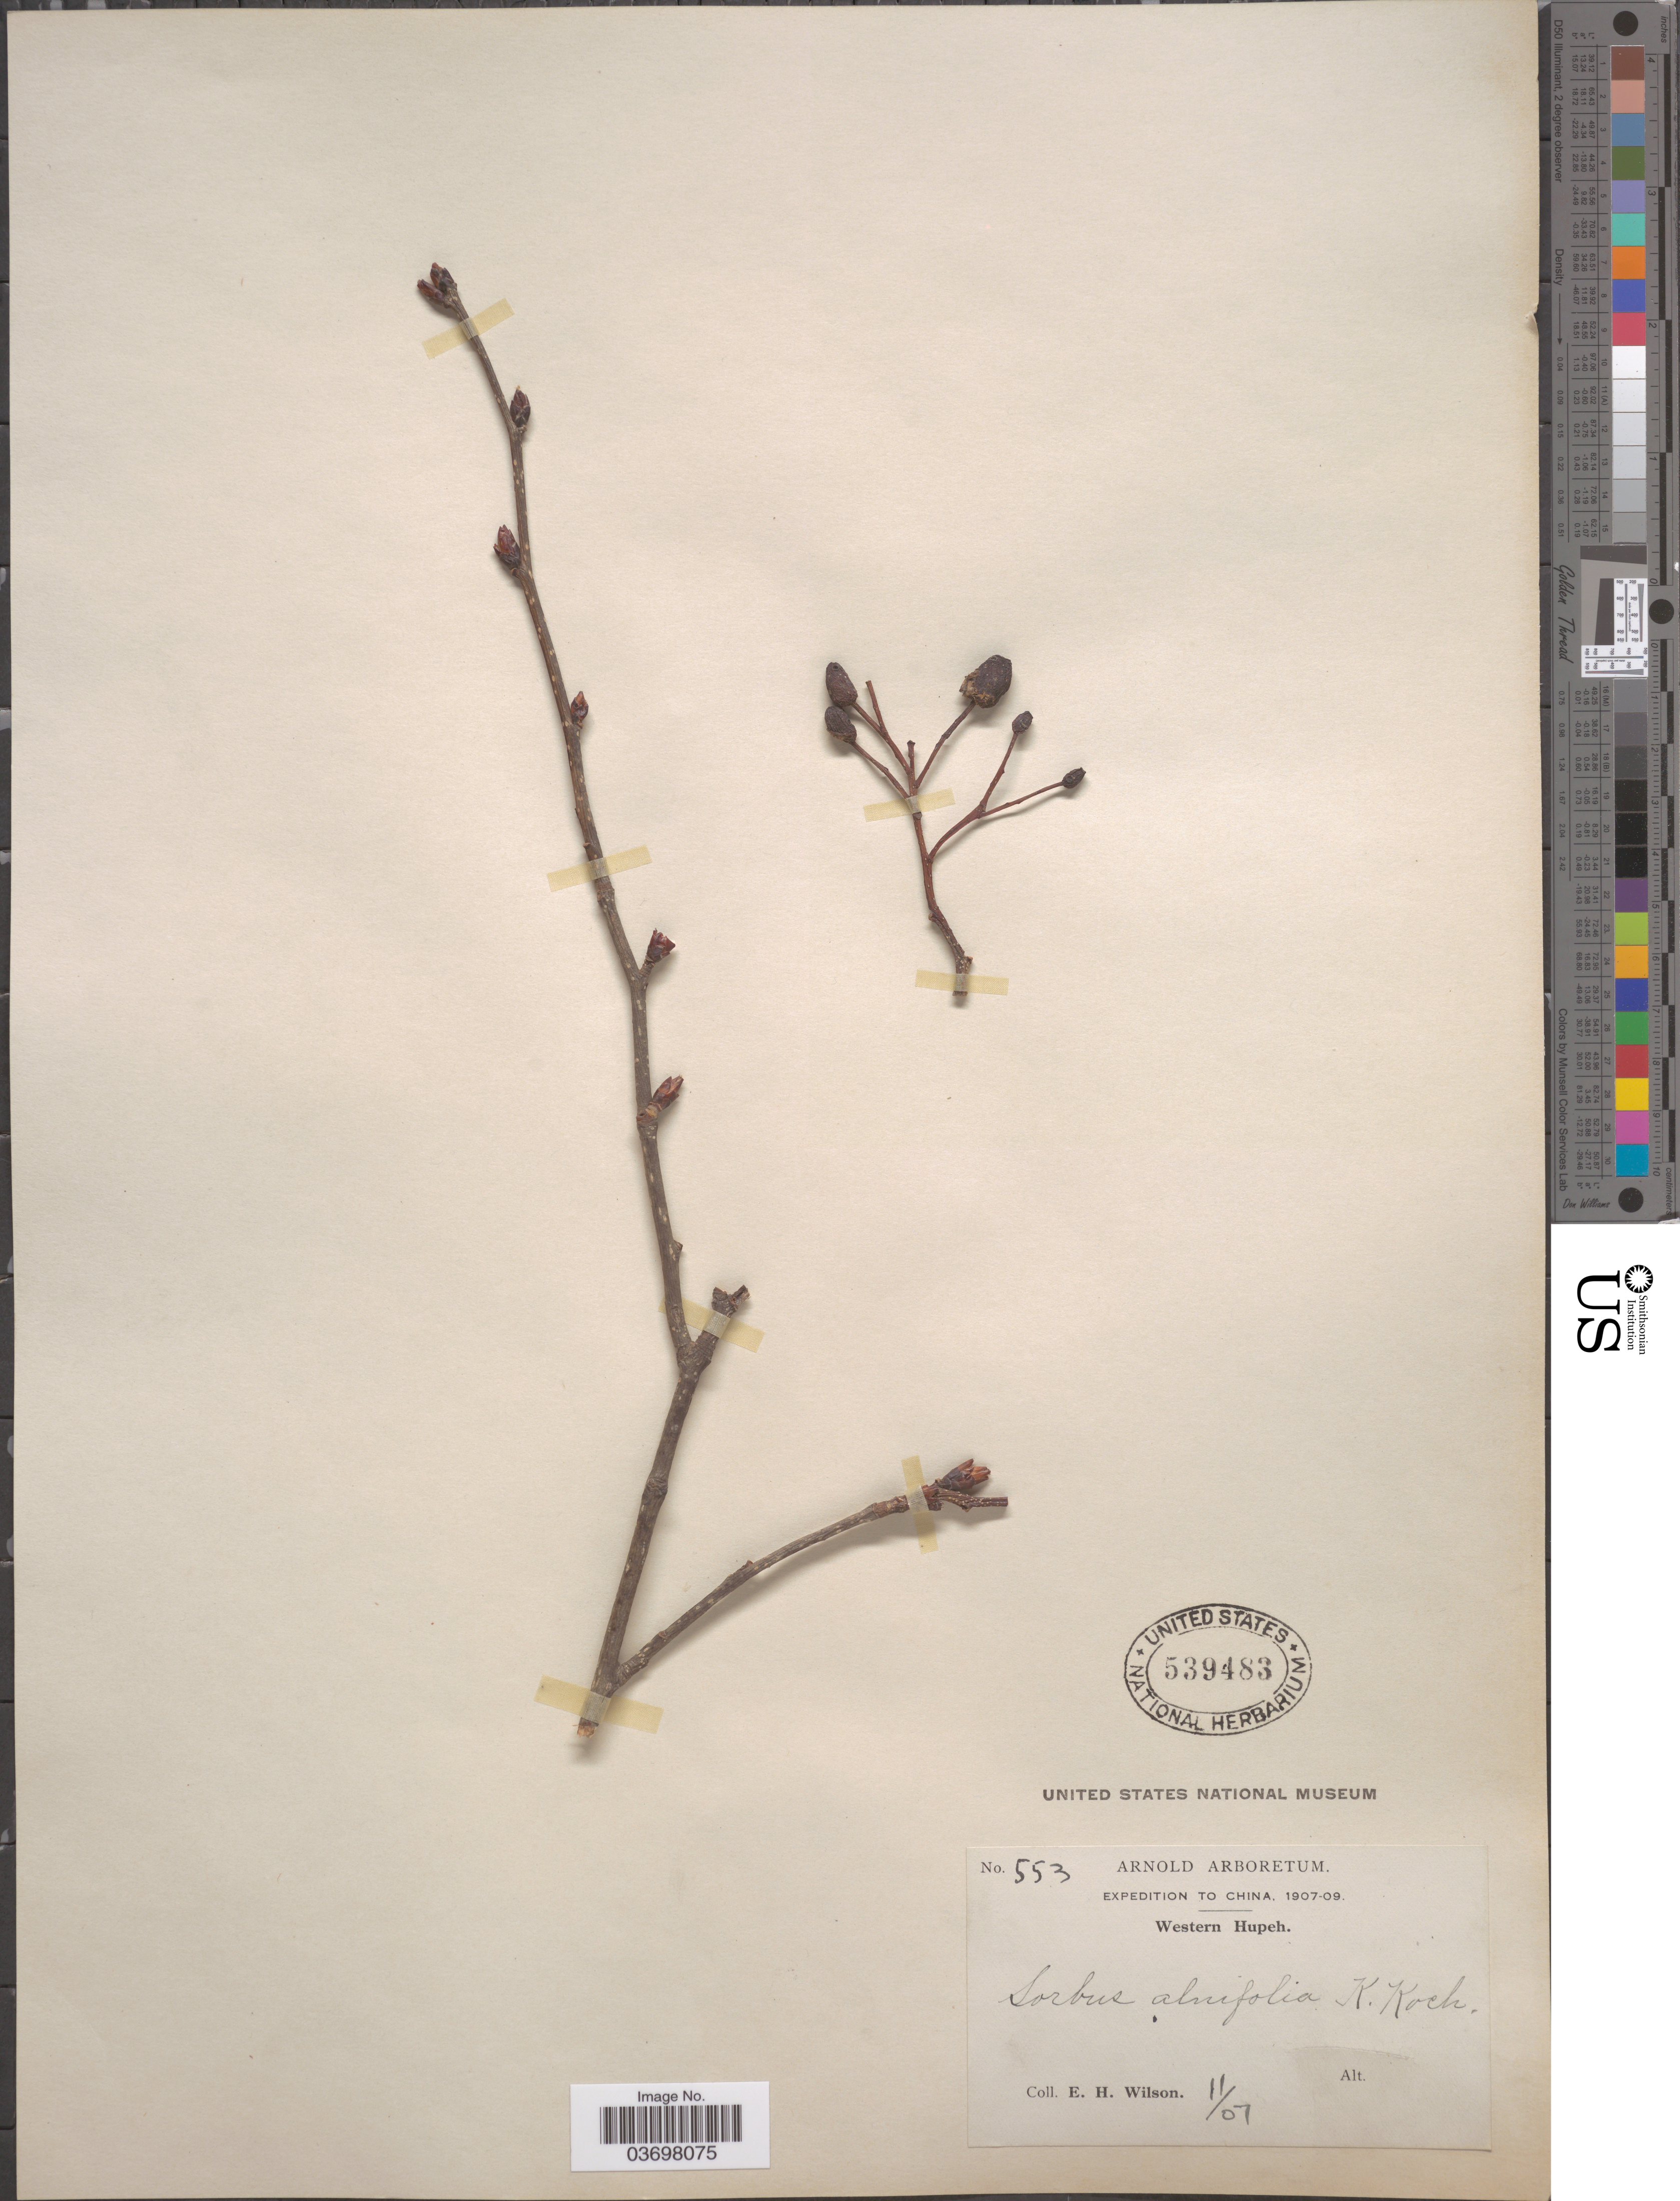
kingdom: Plantae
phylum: Tracheophyta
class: Magnoliopsida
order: Rosales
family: Rosaceae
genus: Sorbus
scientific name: Sorbus alnifolia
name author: (Siebold & Zucc.) K. Koch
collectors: E. Wilson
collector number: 553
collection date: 1907-11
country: China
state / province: Hubei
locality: Western Hupeh.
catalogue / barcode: US 539483